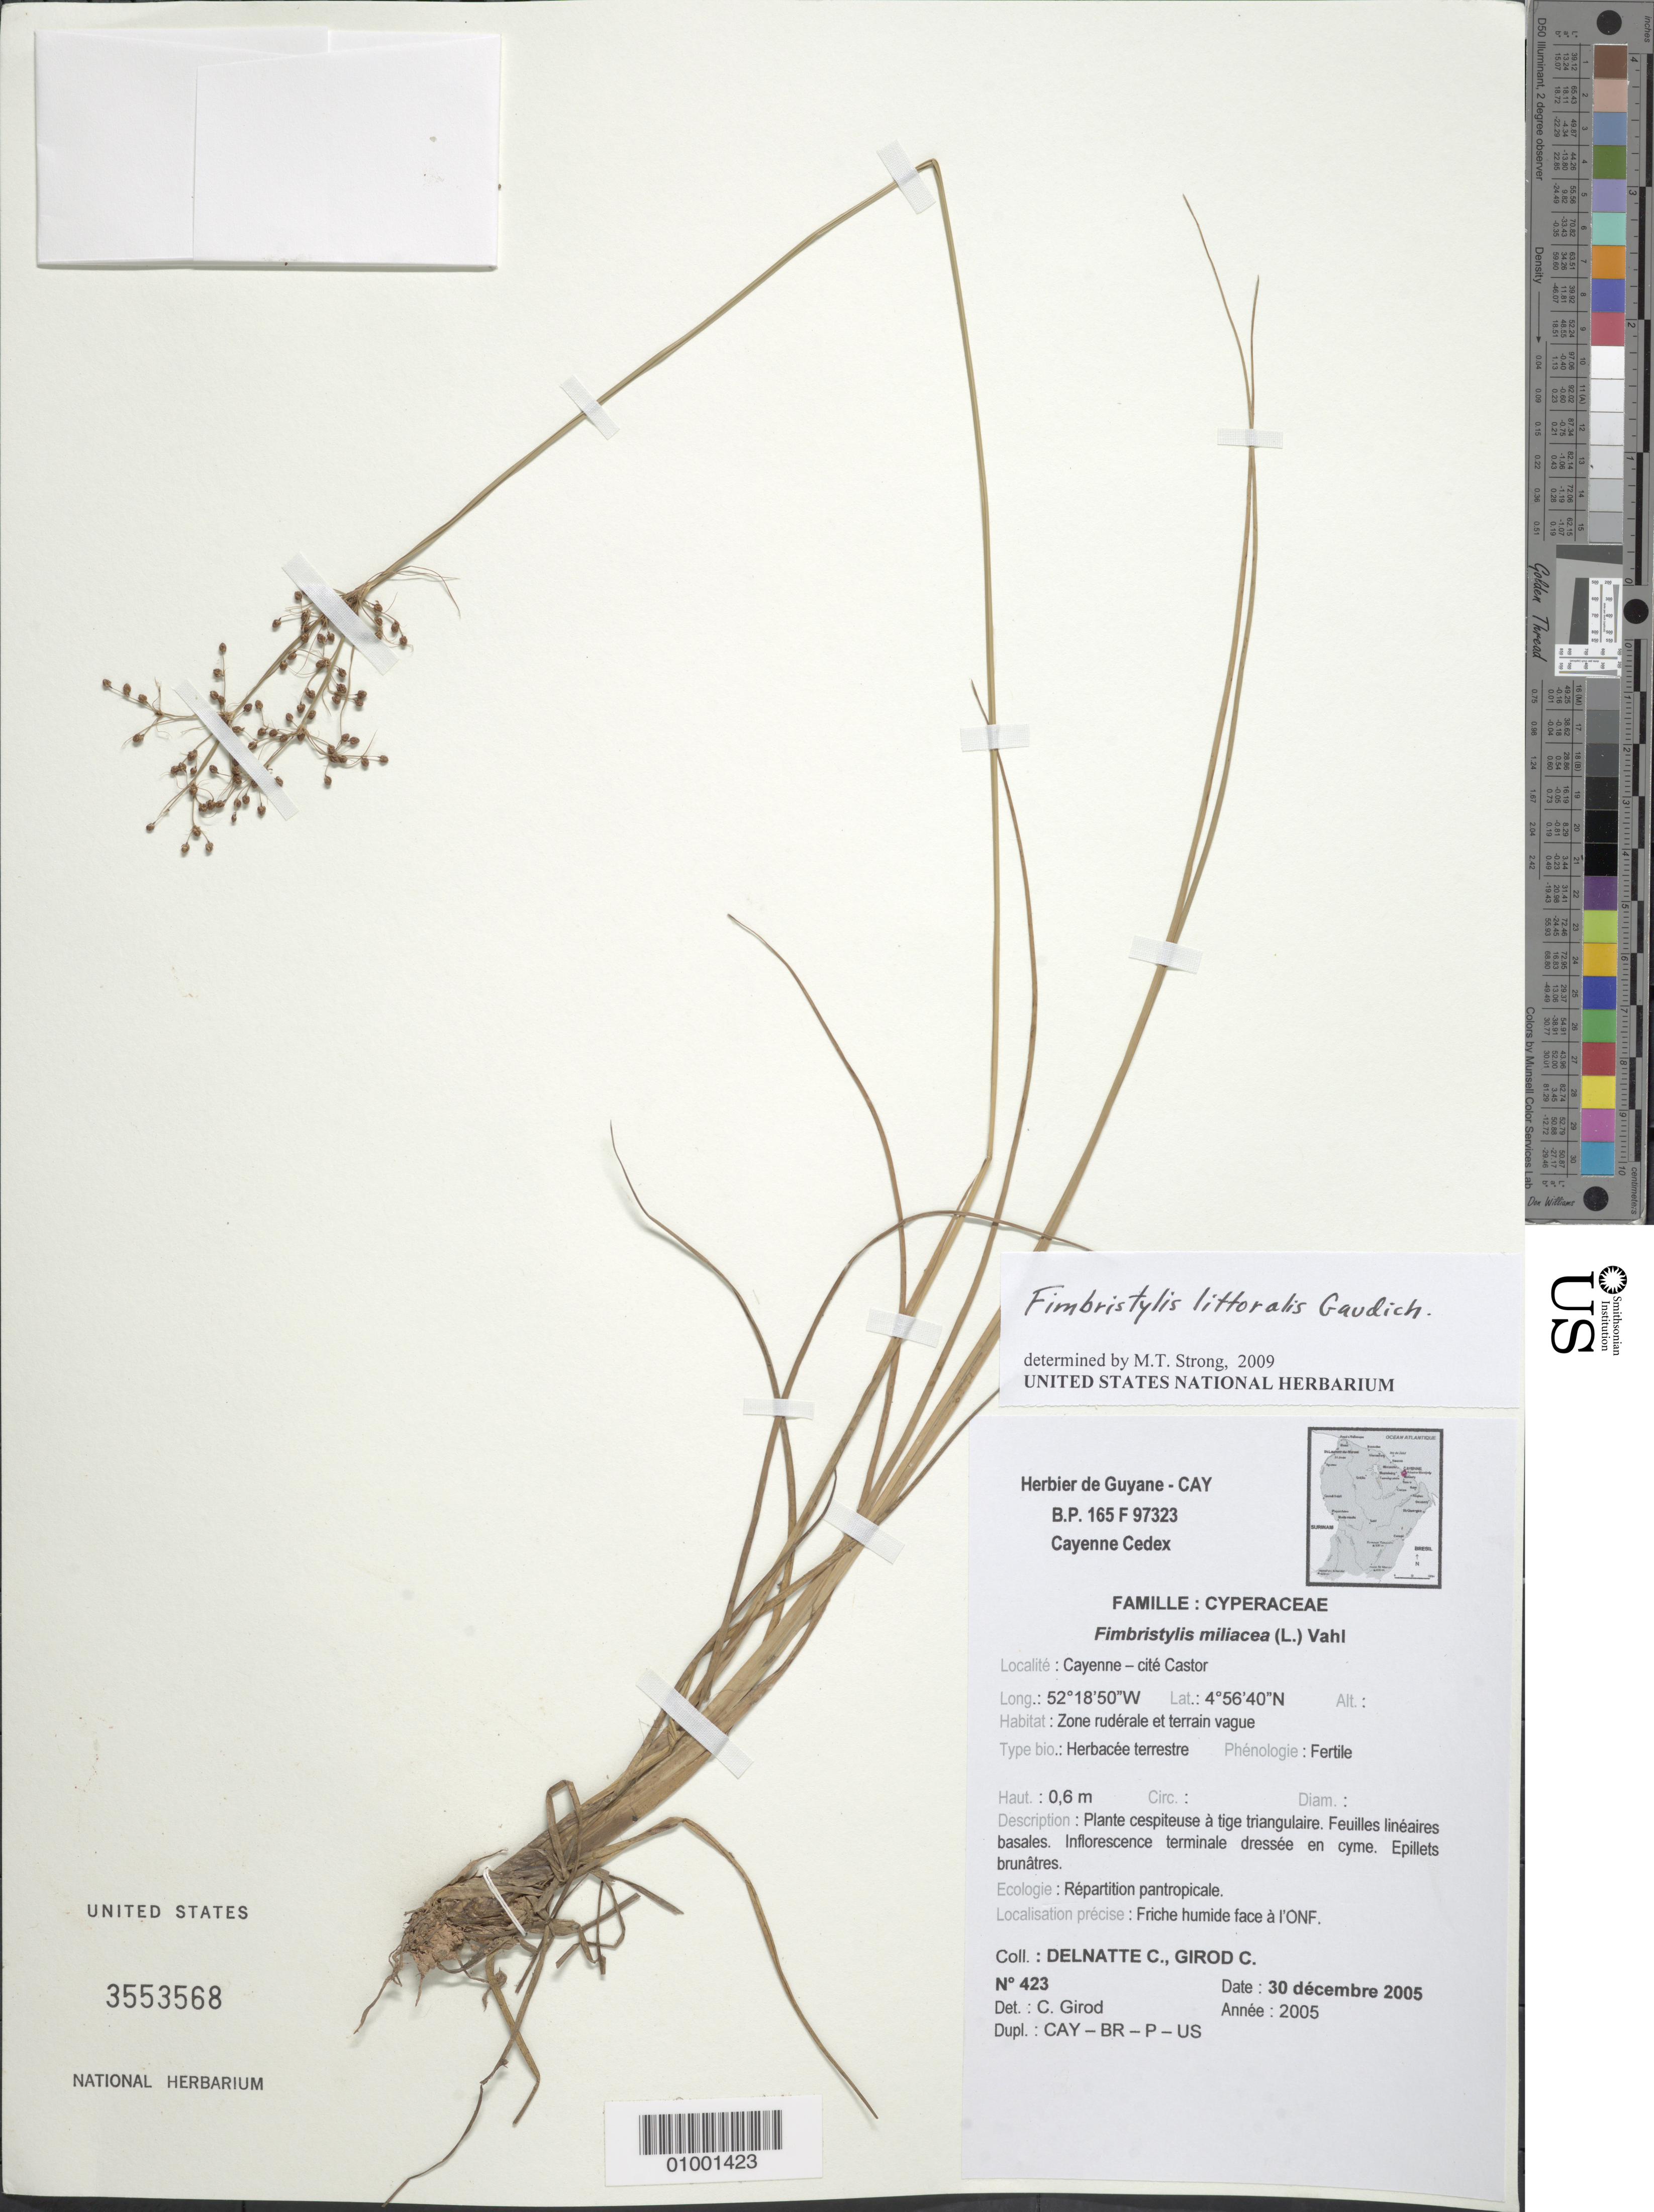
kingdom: Plantae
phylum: Tracheophyta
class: Liliopsida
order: Poales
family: Cyperaceae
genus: Fimbristylis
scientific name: Fimbristylis littoralis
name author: Gaudich.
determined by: Strong, M. T., (US), Smithsonian Institution - National Museum of Natural History (UNITED STATES)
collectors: C. Delnatte & C. Girod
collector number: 423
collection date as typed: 30-Dec-05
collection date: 2005-12-30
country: French Guiana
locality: Cayenne - cité Castor, face a l'ONF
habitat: Zone ruderale et terraine vauge. Friche humide. Repartition pantropicale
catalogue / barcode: US 3553568